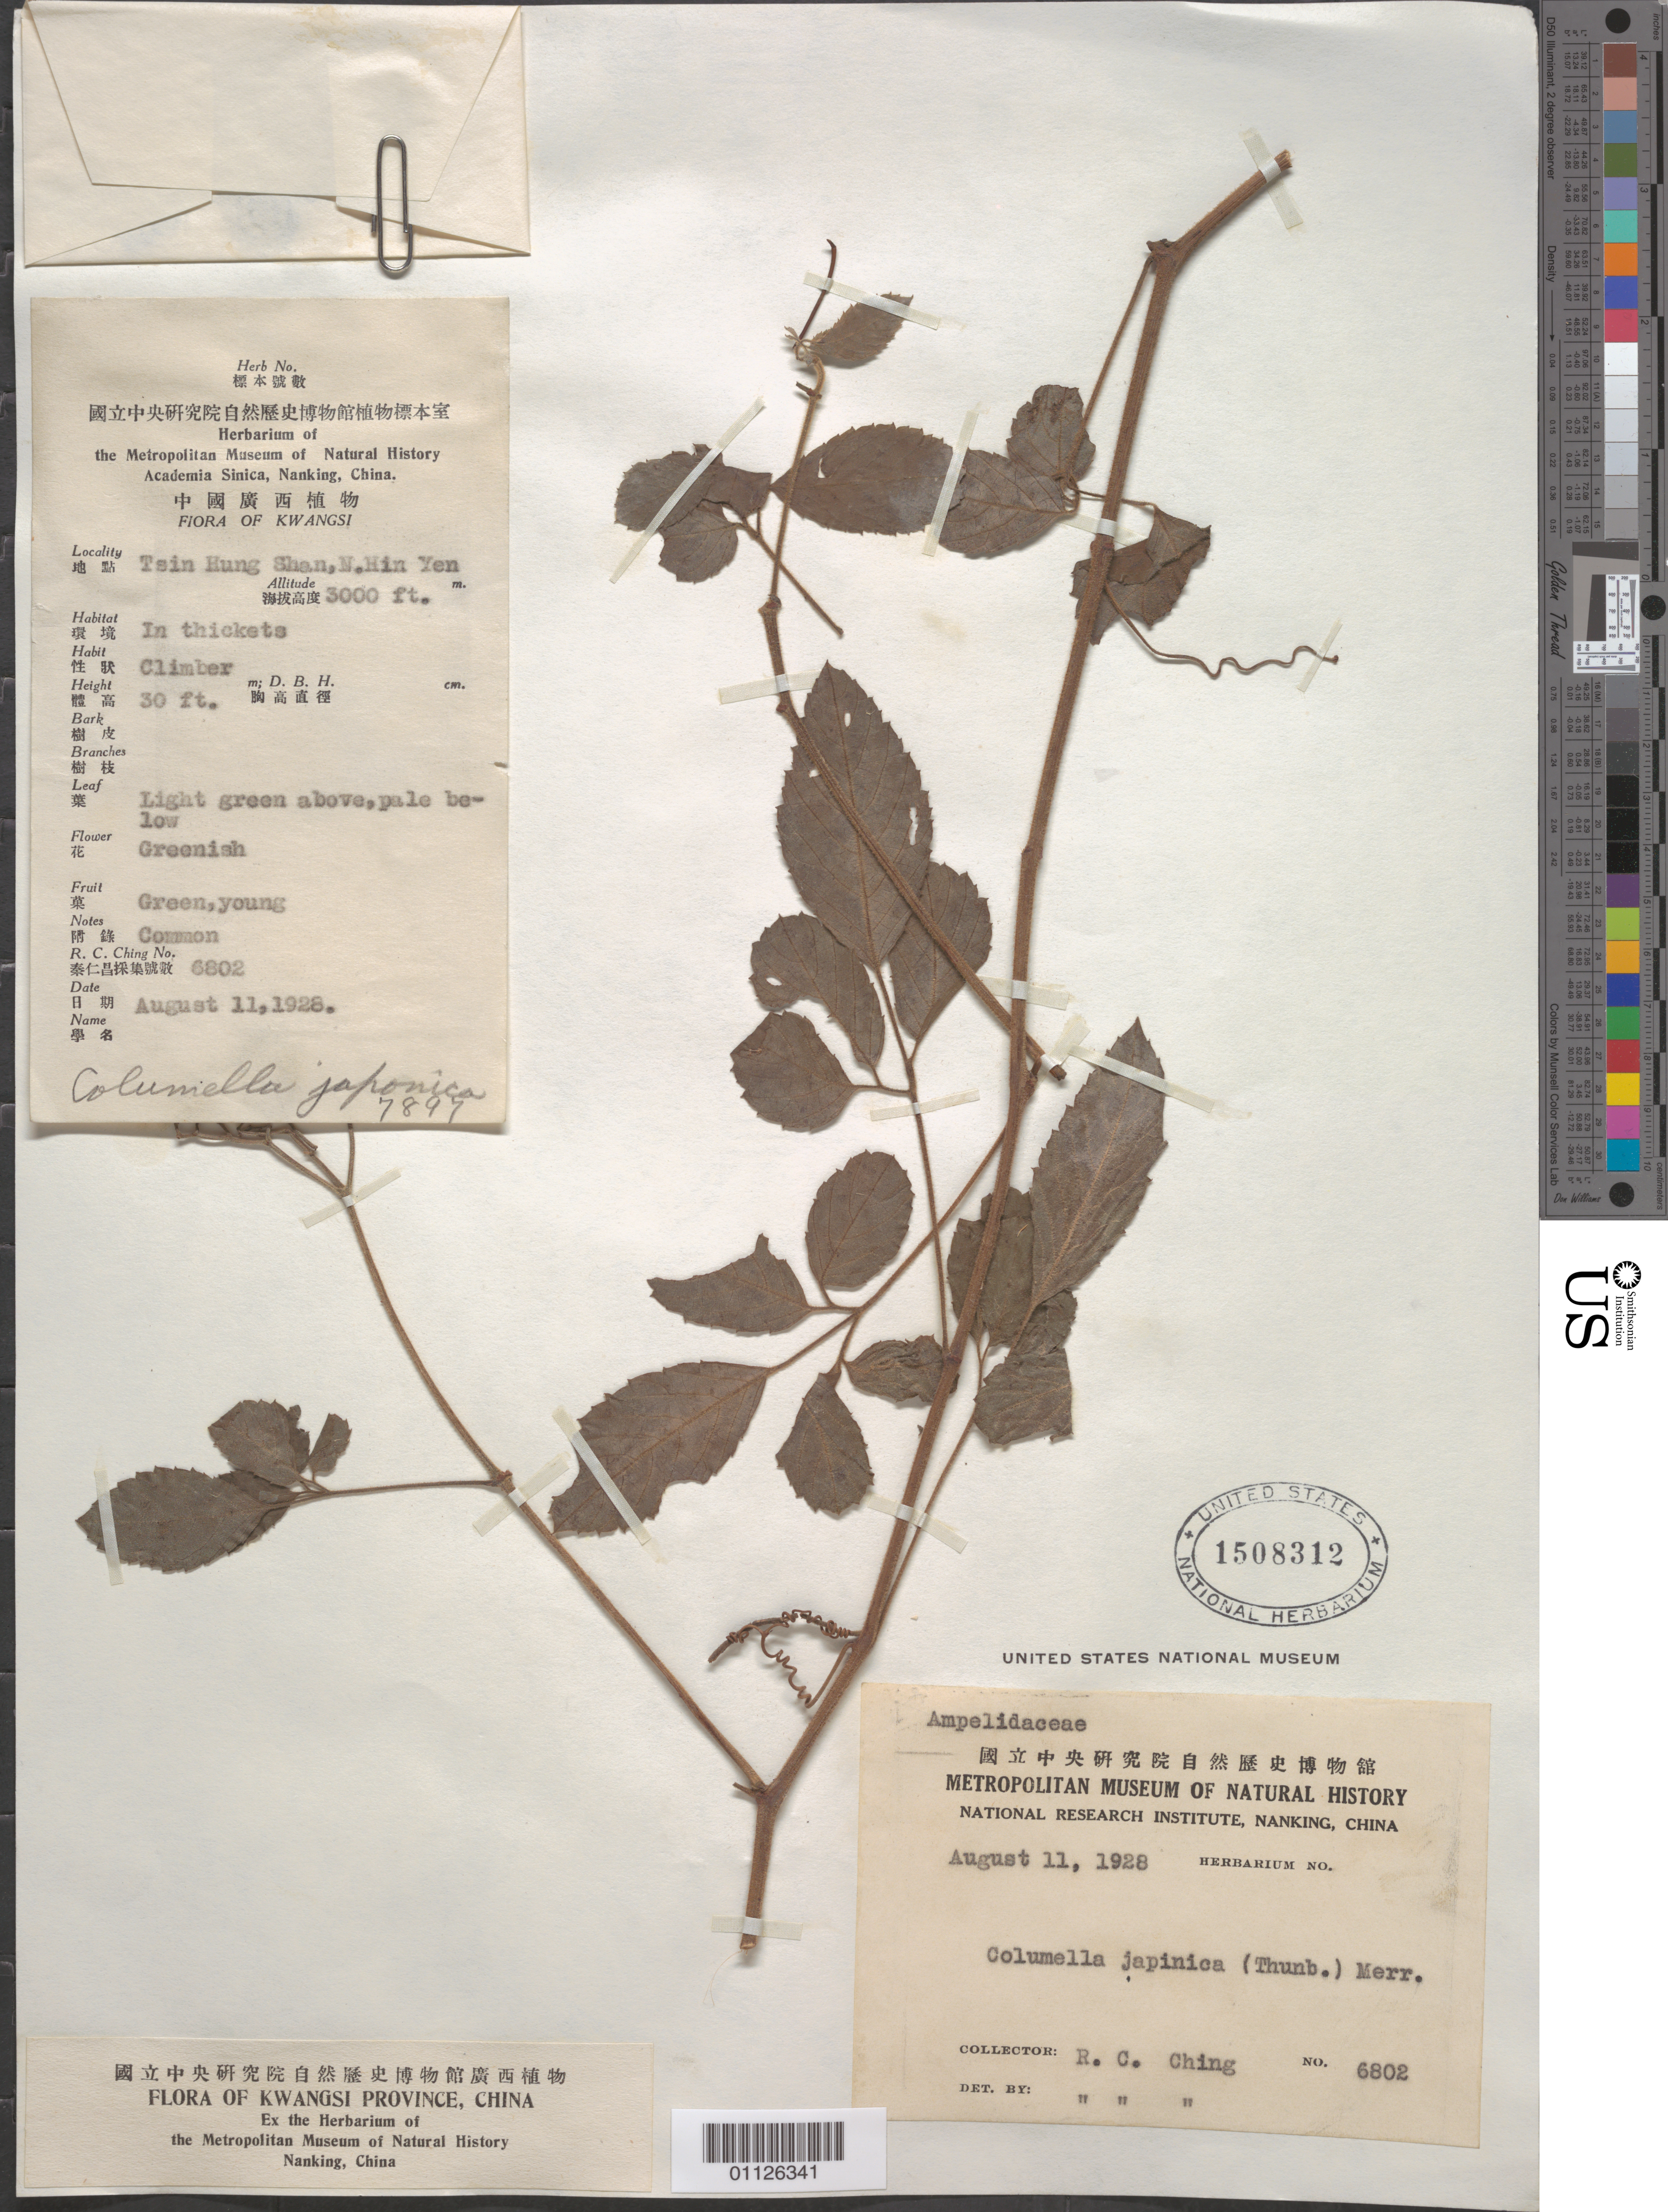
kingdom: Plantae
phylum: Tracheophyta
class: Magnoliopsida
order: Vitales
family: Vitaceae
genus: Causonis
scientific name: Causonis japonica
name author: (Thunb.) Raf.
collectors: R. C. Ching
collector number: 6802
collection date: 1928-08-11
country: China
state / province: Guangxi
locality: Tsin Hung Shan, N Hin Yen.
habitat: In thickets. Climber. Common.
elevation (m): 914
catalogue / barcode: US 1508312